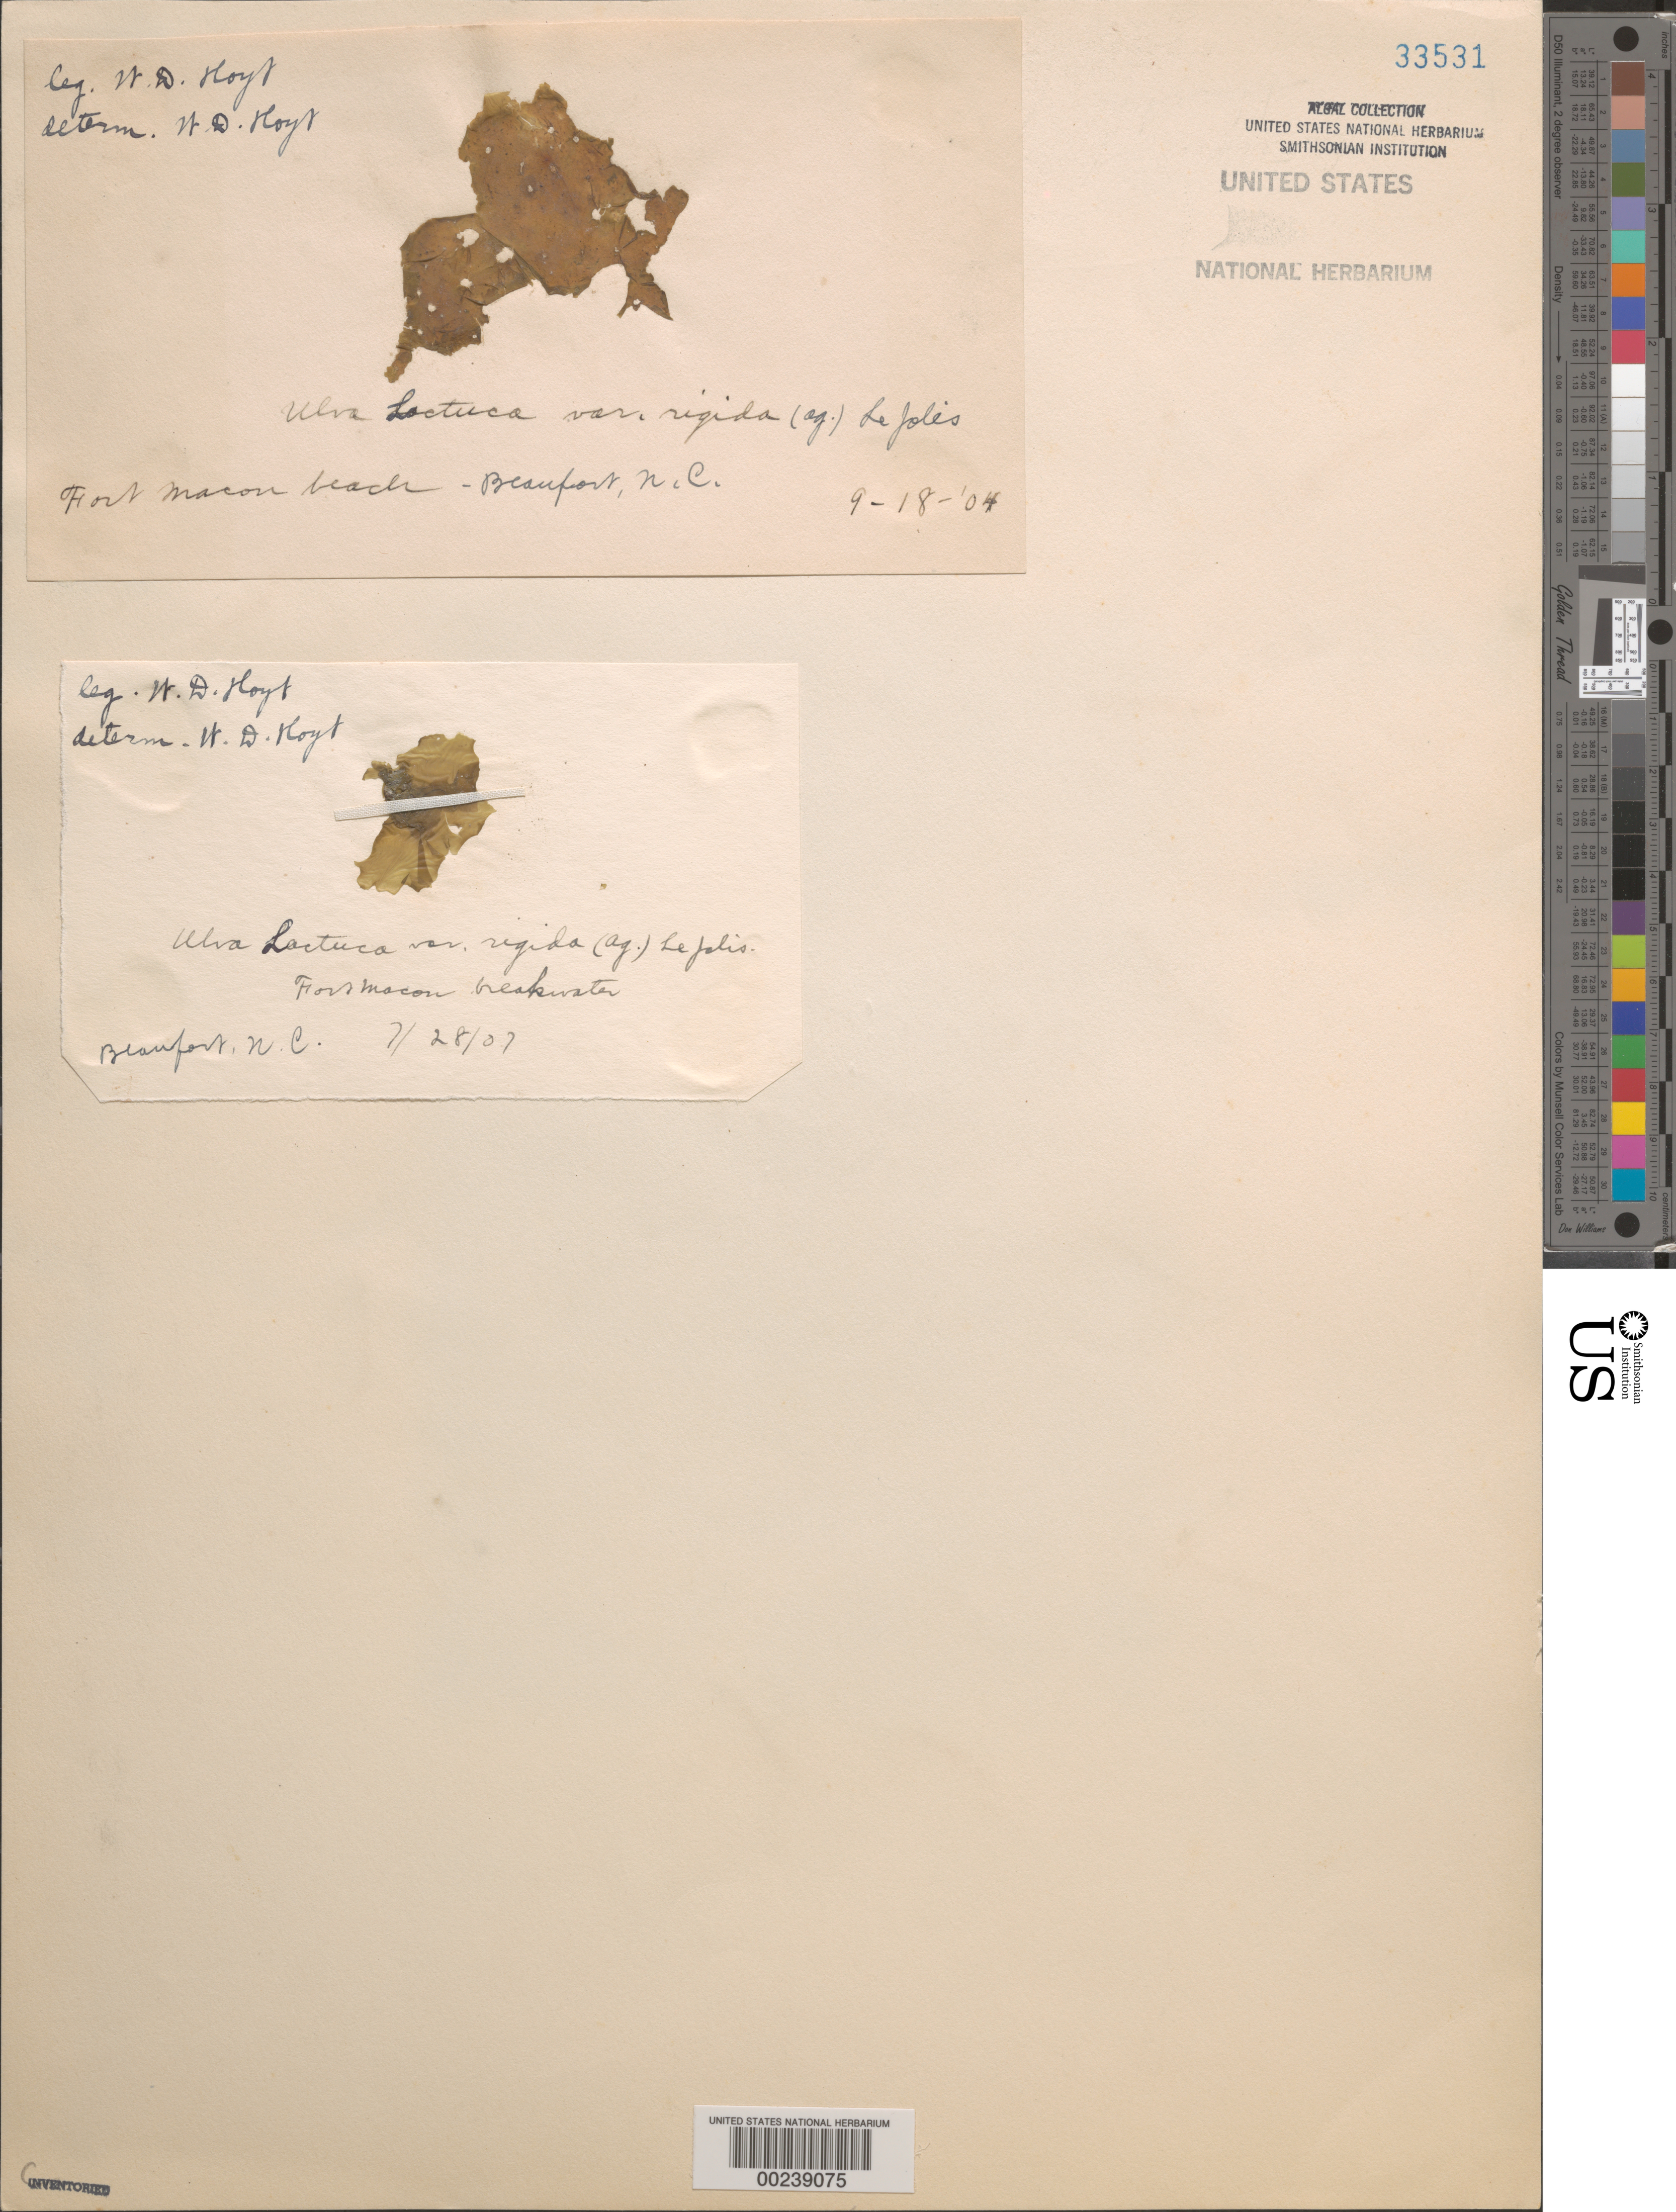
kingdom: Plantae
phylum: Chlorophyta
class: Ulvophyceae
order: Ulvales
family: Ulvaceae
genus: Ulva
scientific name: Ulva lactuca var. rigida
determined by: Hoyt, W. D.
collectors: W. D. Hoyt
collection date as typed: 18 Sep 1904 AND 28 Jul 1907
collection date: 1904-09-18,1907-07-28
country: United States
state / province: North Carolina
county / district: Carteret County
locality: Beaufort, Fort Macon breakwater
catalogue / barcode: US 33531